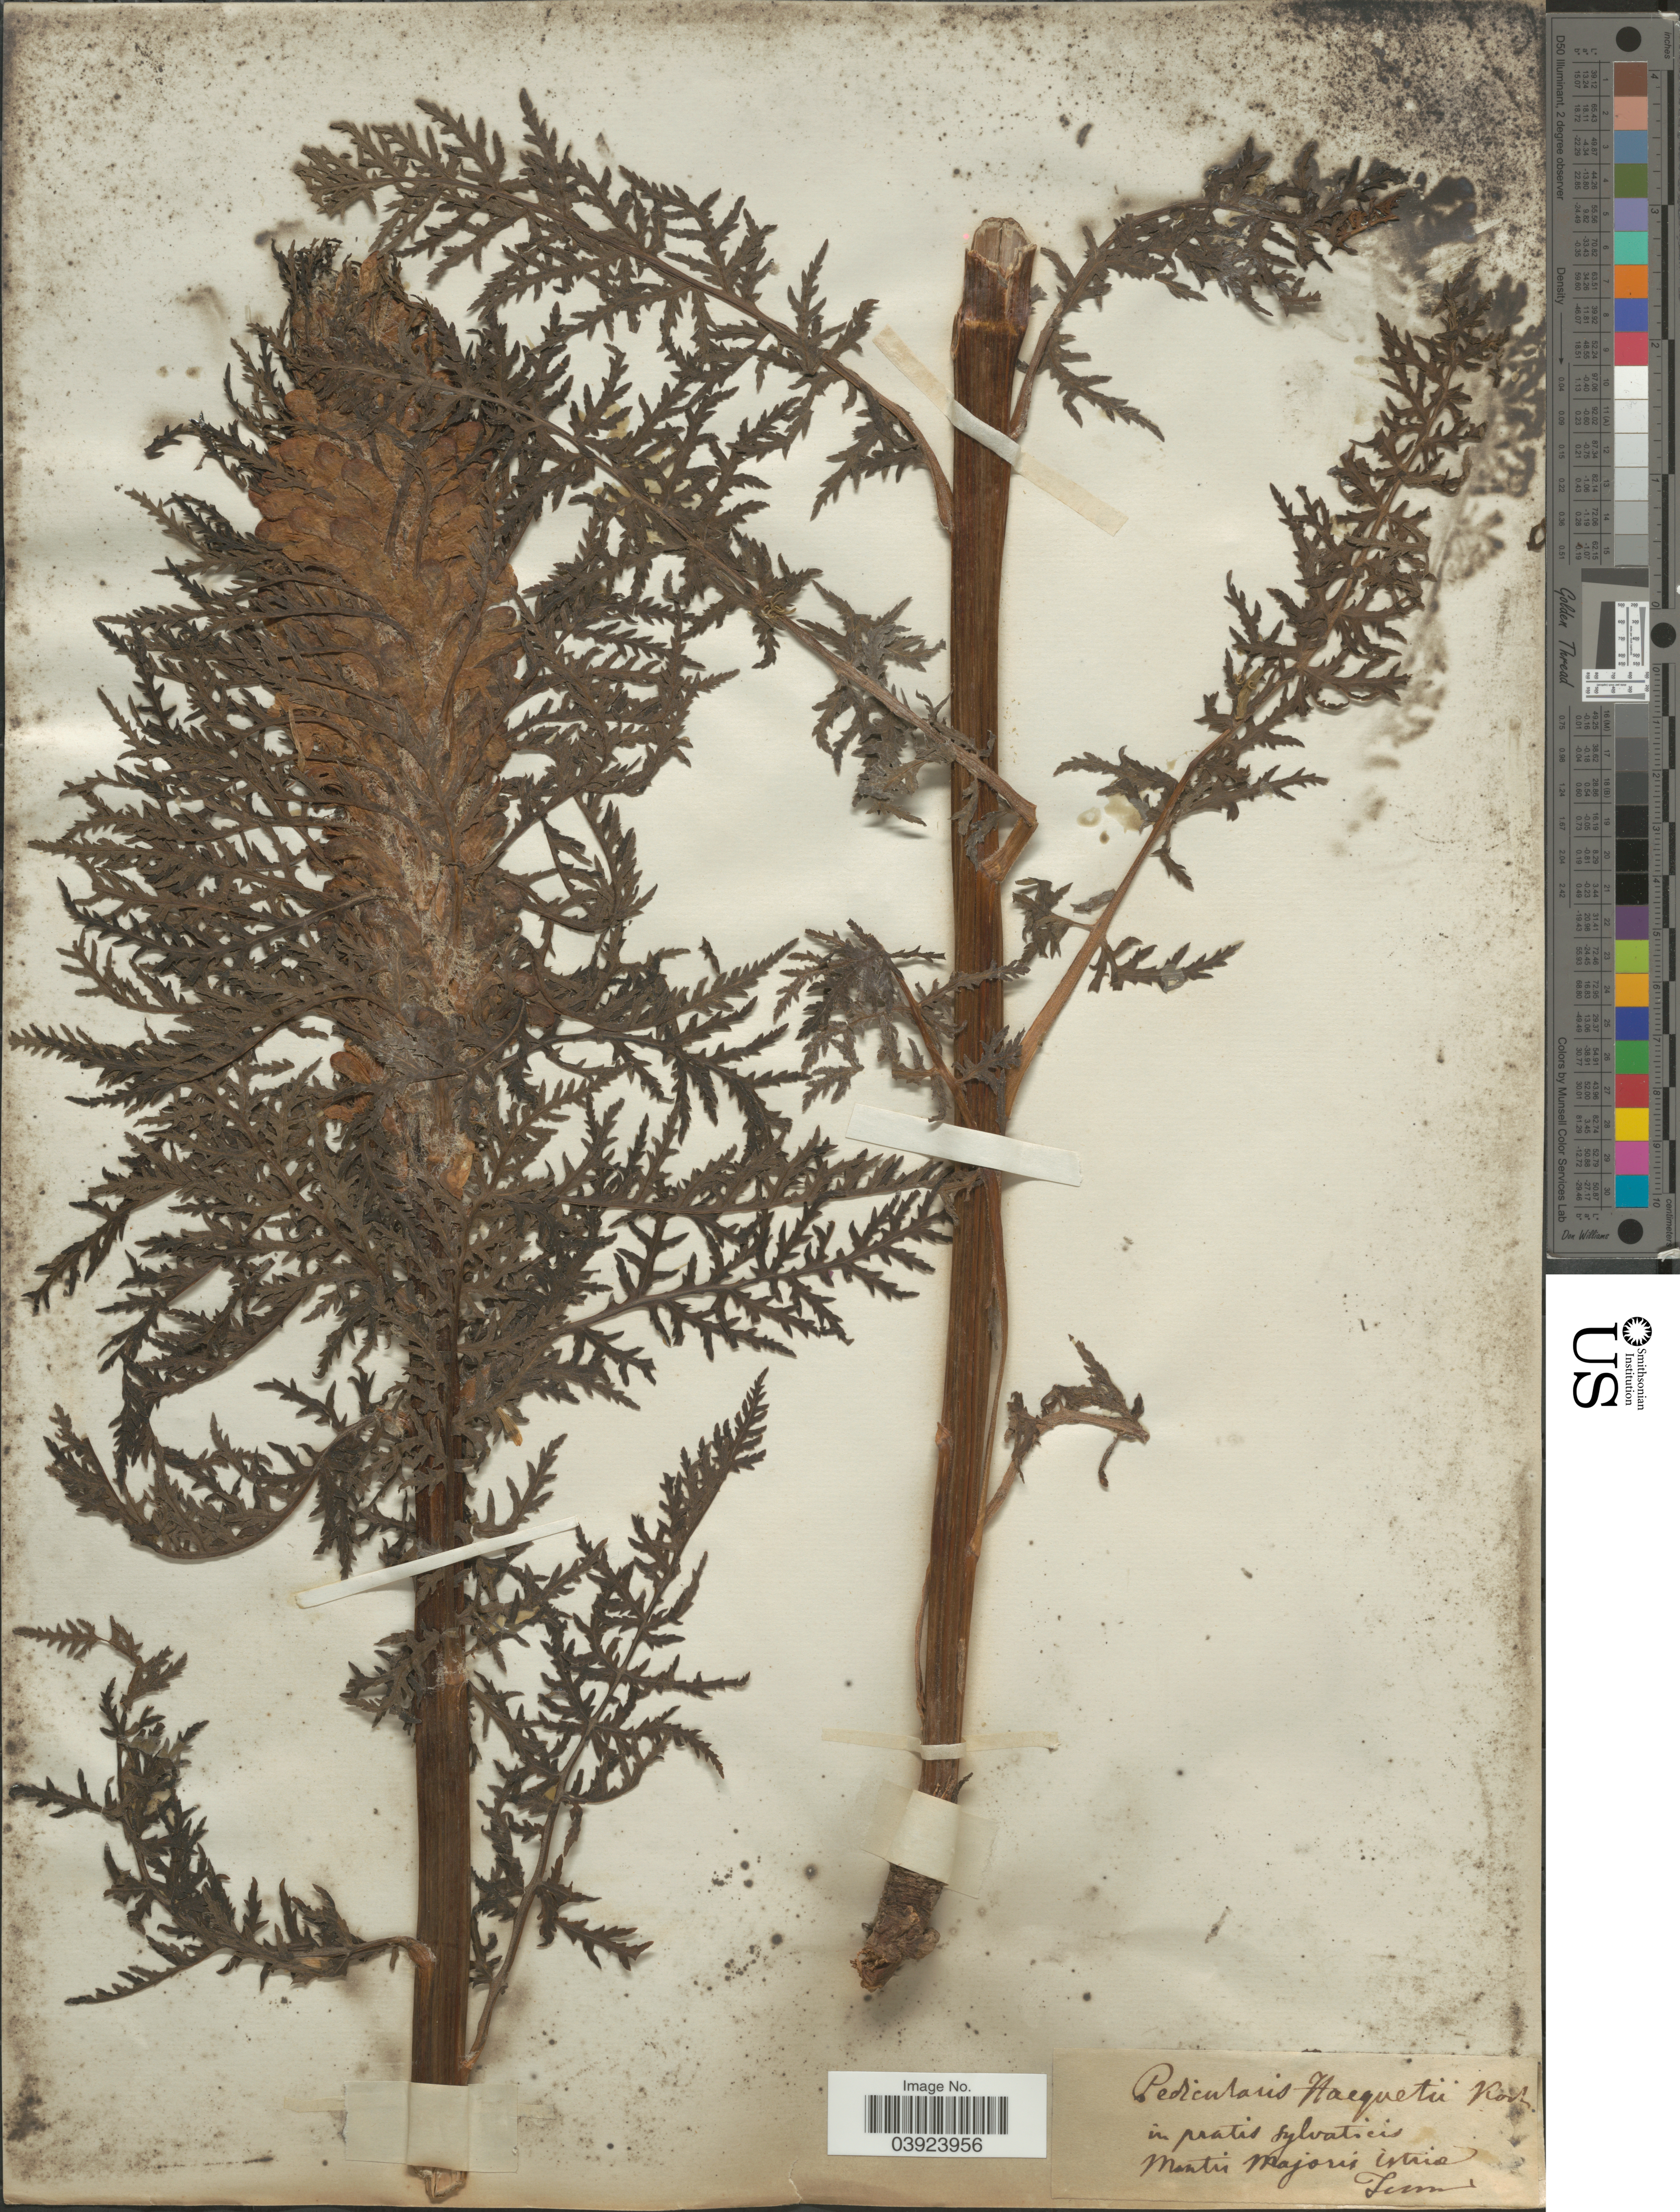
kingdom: Plantae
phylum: Tracheophyta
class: Magnoliopsida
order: Lamiales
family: Orobanchaceae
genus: Pedicularis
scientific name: Pedicularis hacquetii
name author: Graf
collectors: Lund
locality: Montis Majoris istria.